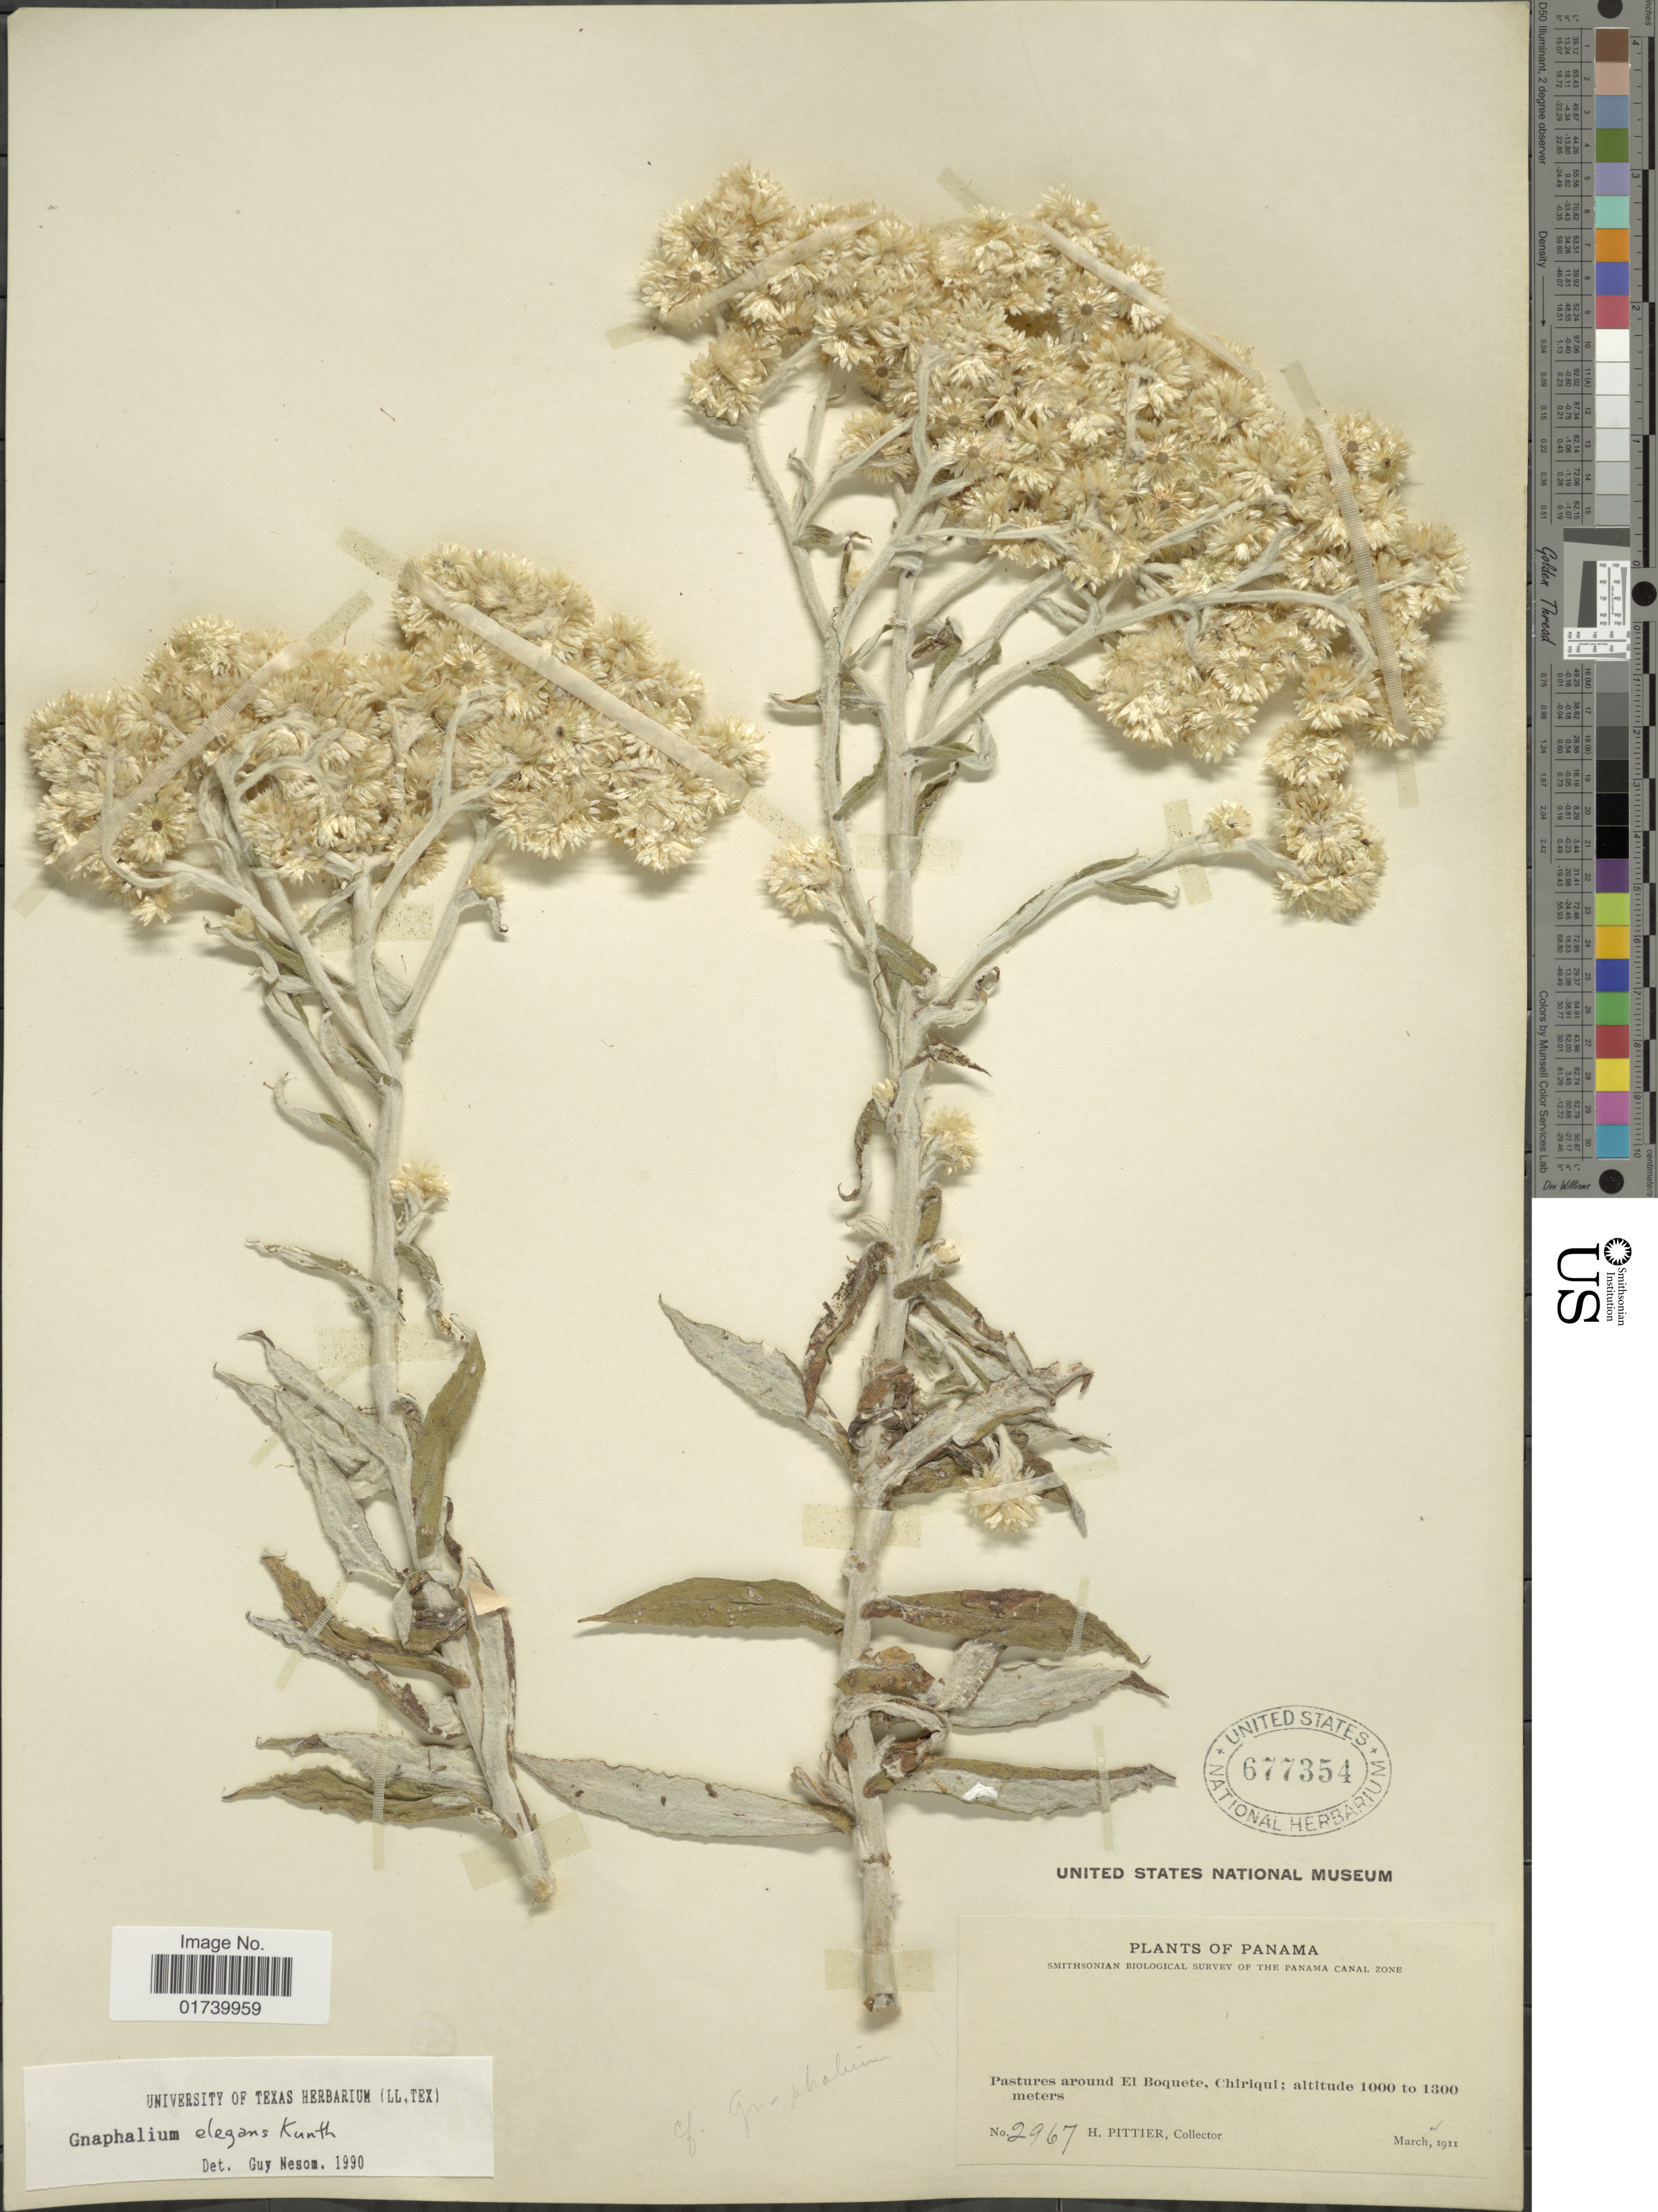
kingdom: Plantae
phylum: Tracheophyta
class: Magnoliopsida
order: Asterales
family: Asteraceae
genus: Pseudognaphalium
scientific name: Pseudognaphalium elegans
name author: (Kunth) Kartesz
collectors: H. F. Pittier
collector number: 2967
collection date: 1911-03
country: Panama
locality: The Panama Canal Zone, Pastures around El Boquete, Chiriqui.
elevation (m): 1000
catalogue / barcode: US 677354